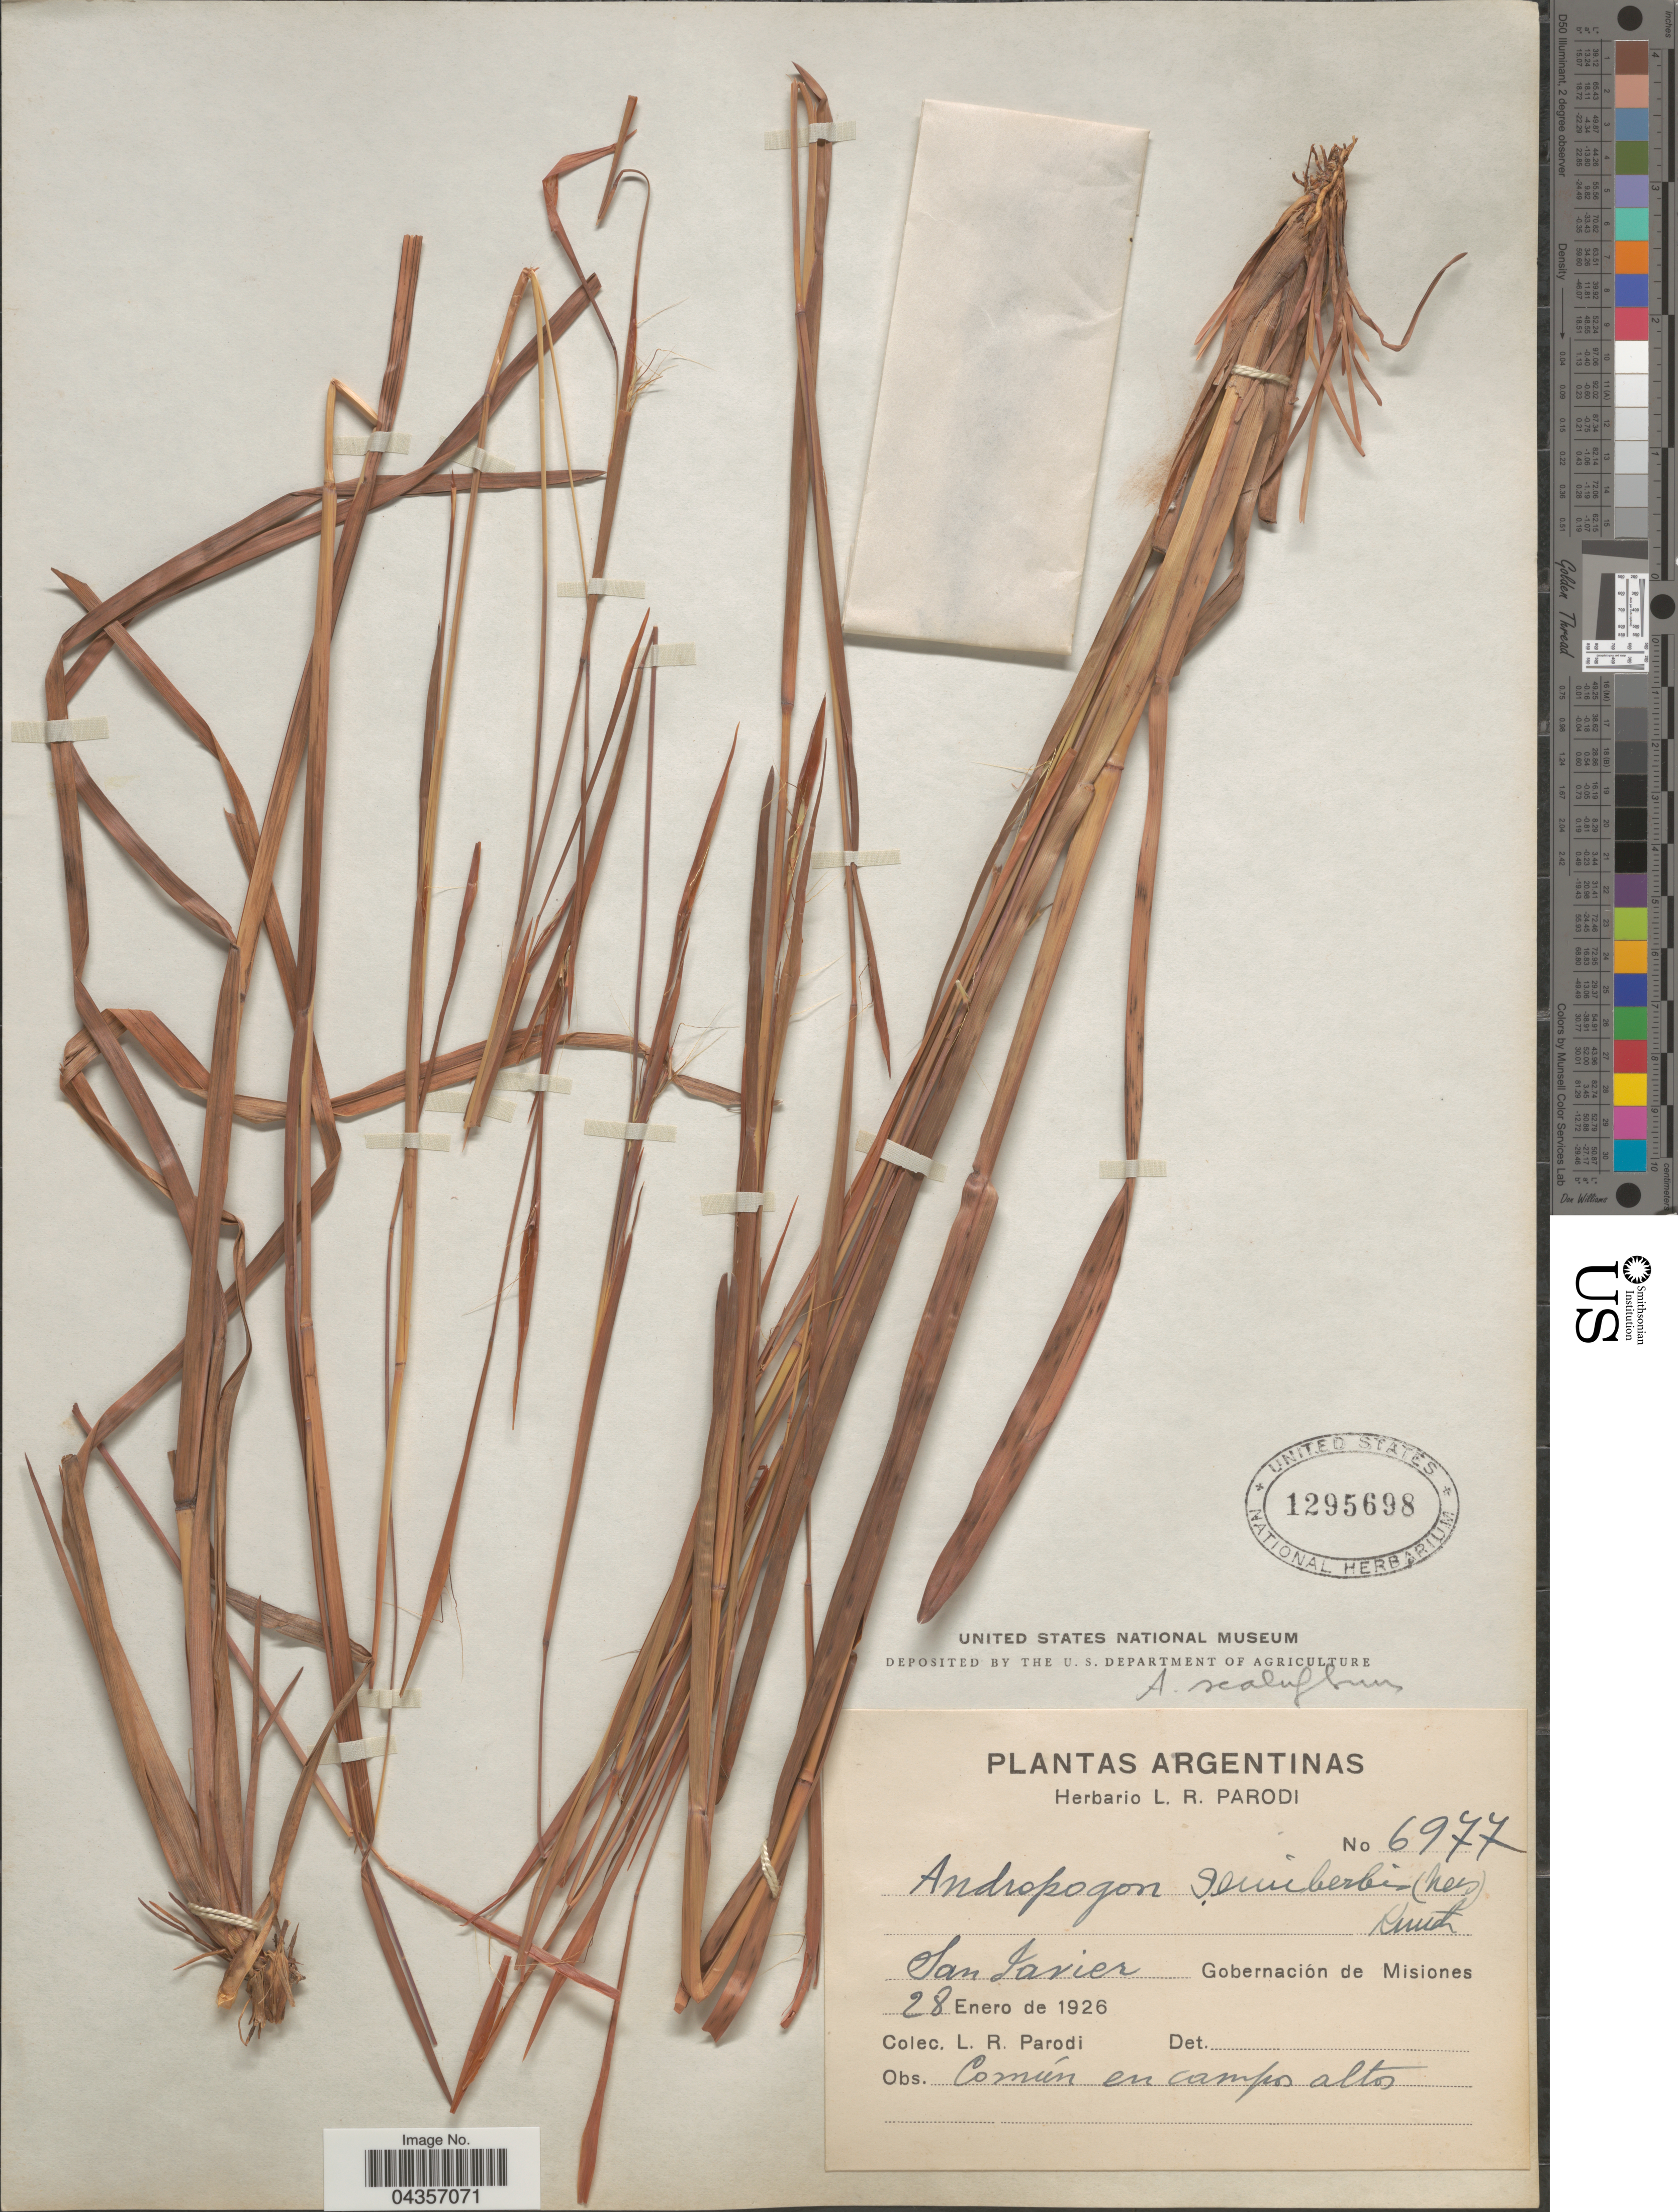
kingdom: Plantae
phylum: Tracheophyta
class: Liliopsida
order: Poales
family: Poaceae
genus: Schizachyrium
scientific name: Schizachyrium scabriflorum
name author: (Rupr. ex Hack.) A. Camus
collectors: L. R. Parodi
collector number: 6977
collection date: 1926-01-28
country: Argentina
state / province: Misiones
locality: San Javier. Gobernación de Misiones.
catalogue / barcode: US 1295698